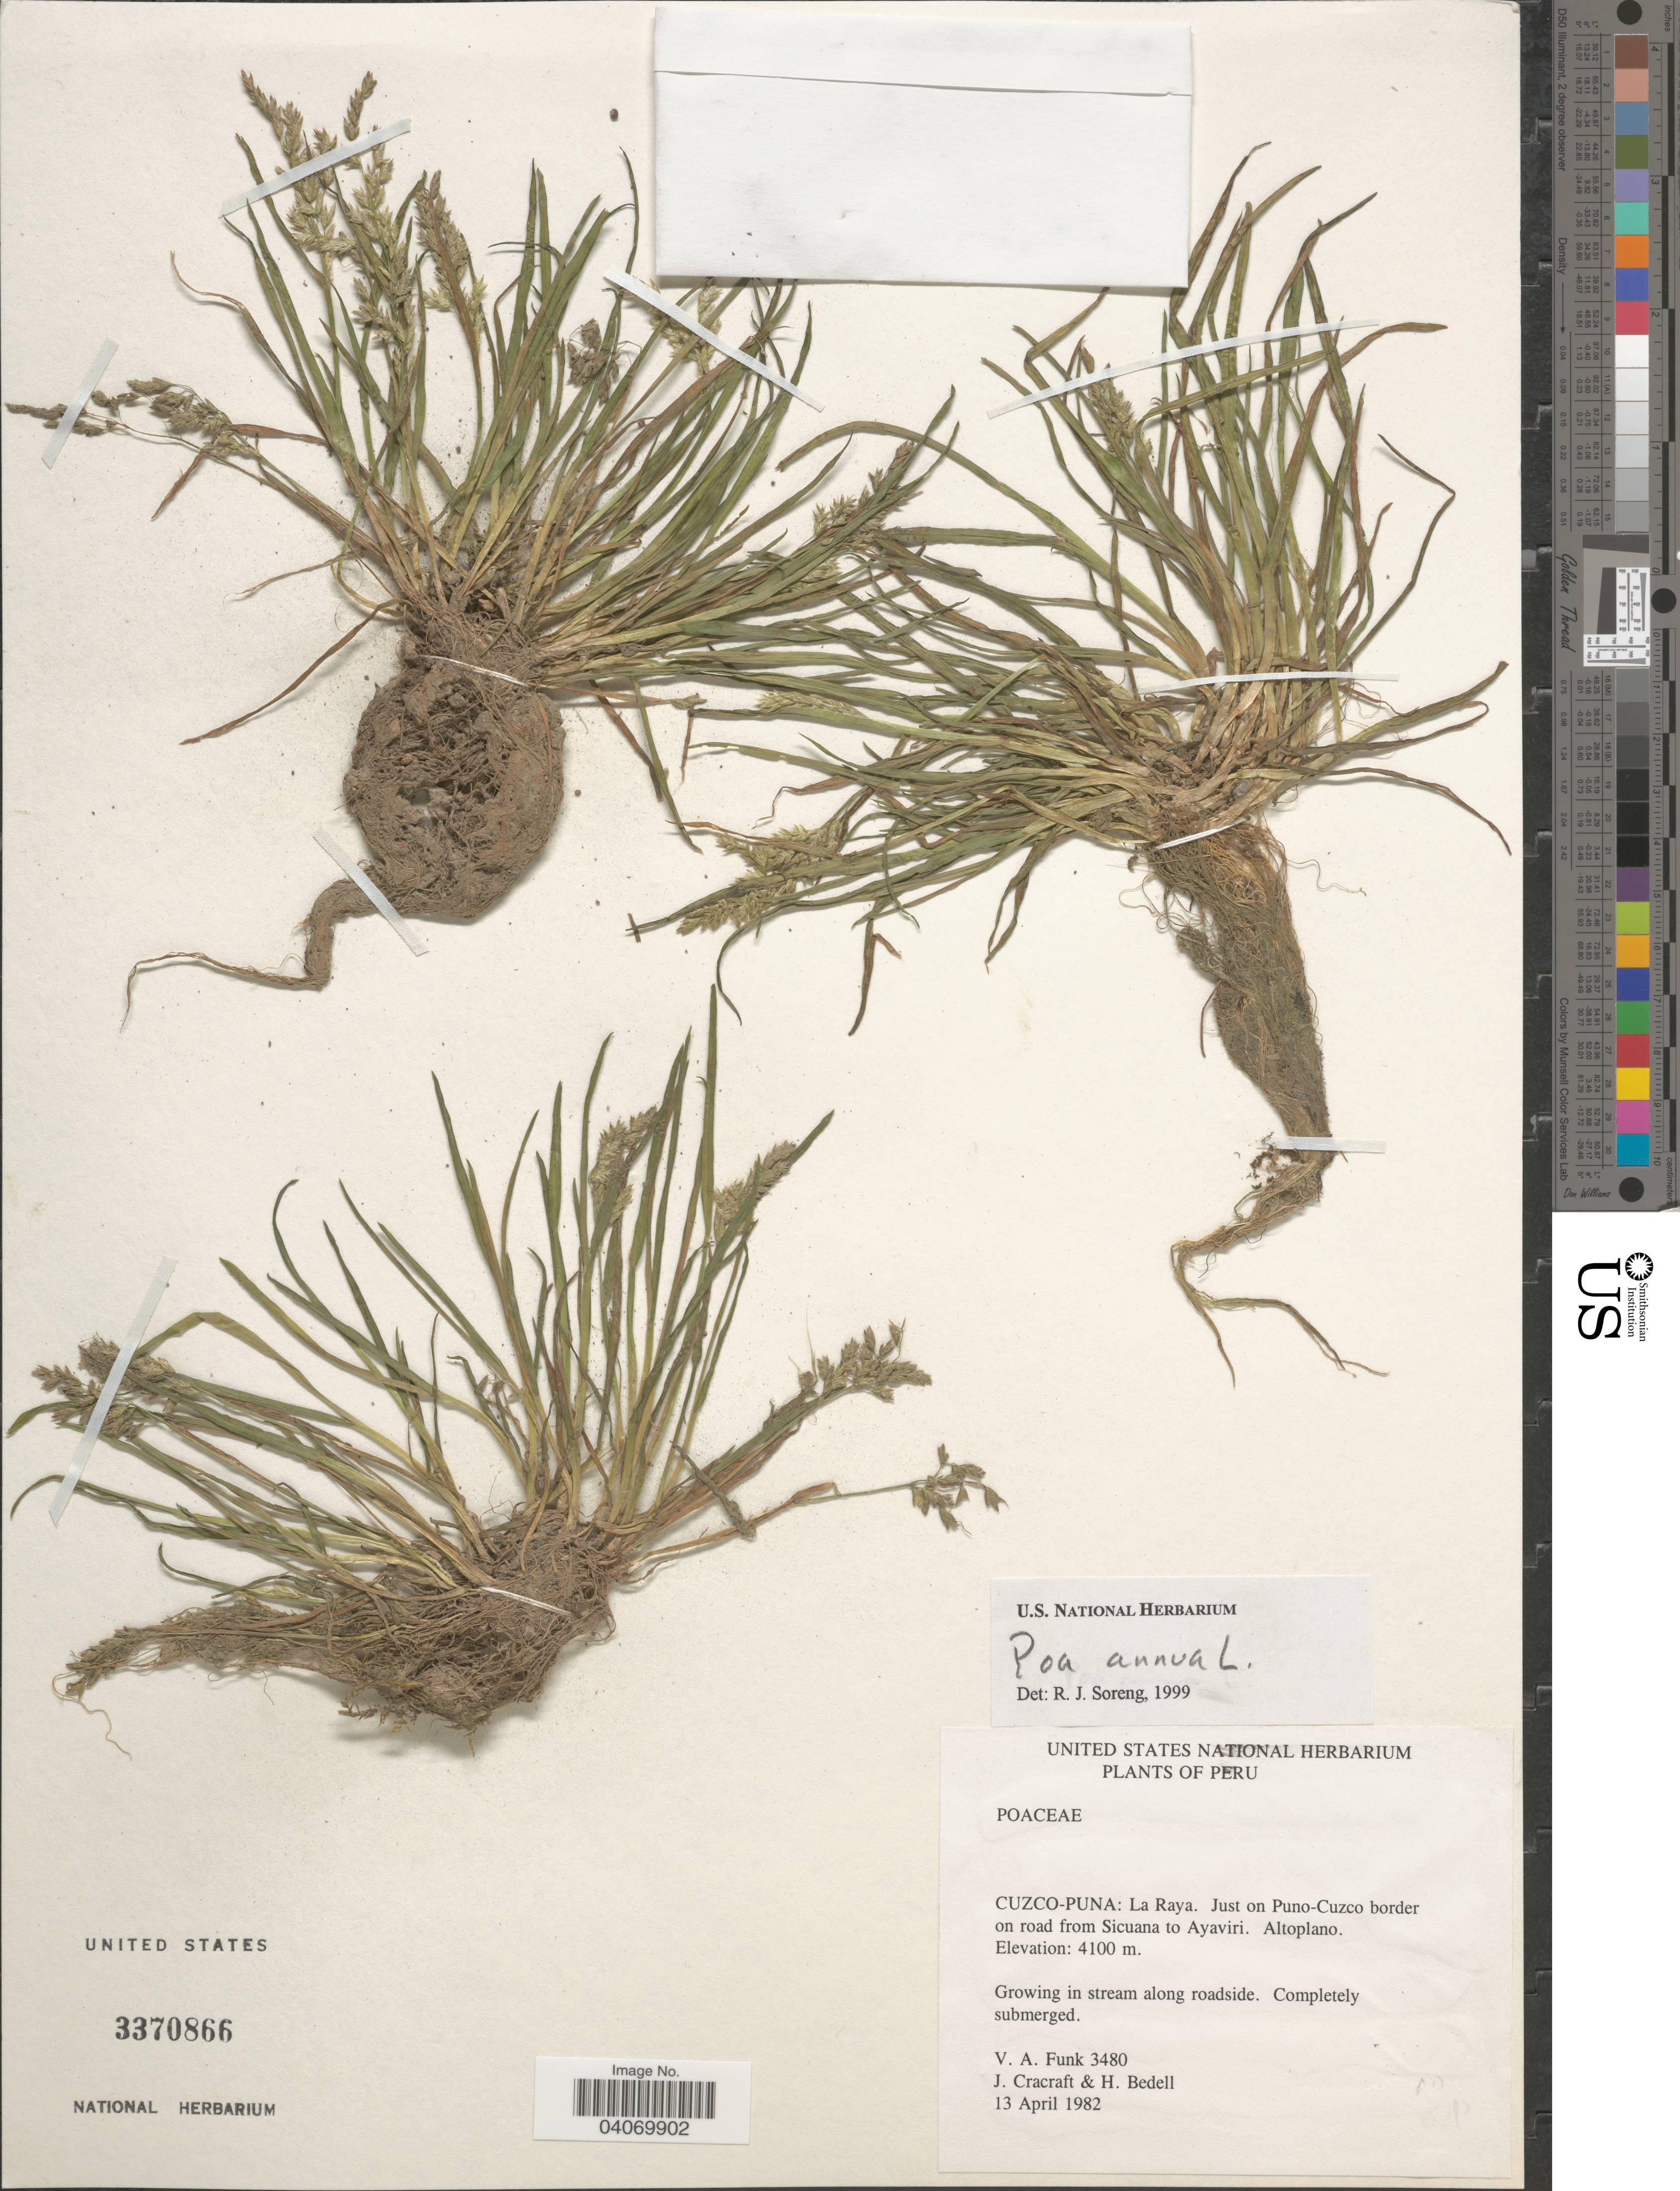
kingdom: Plantae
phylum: Tracheophyta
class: Liliopsida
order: Poales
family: Poaceae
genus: Poa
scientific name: Poa annua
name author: L.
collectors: V. Funk, J. L. Cracraft & H. Bedell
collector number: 3480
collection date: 1982-04-13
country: Peru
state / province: Cusco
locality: Cuzco-Puna: La Raya. Just on Puno-Cuzco border on road from Sicuana to Ayaviri. Altoplano.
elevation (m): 4100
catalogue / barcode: US 3370866